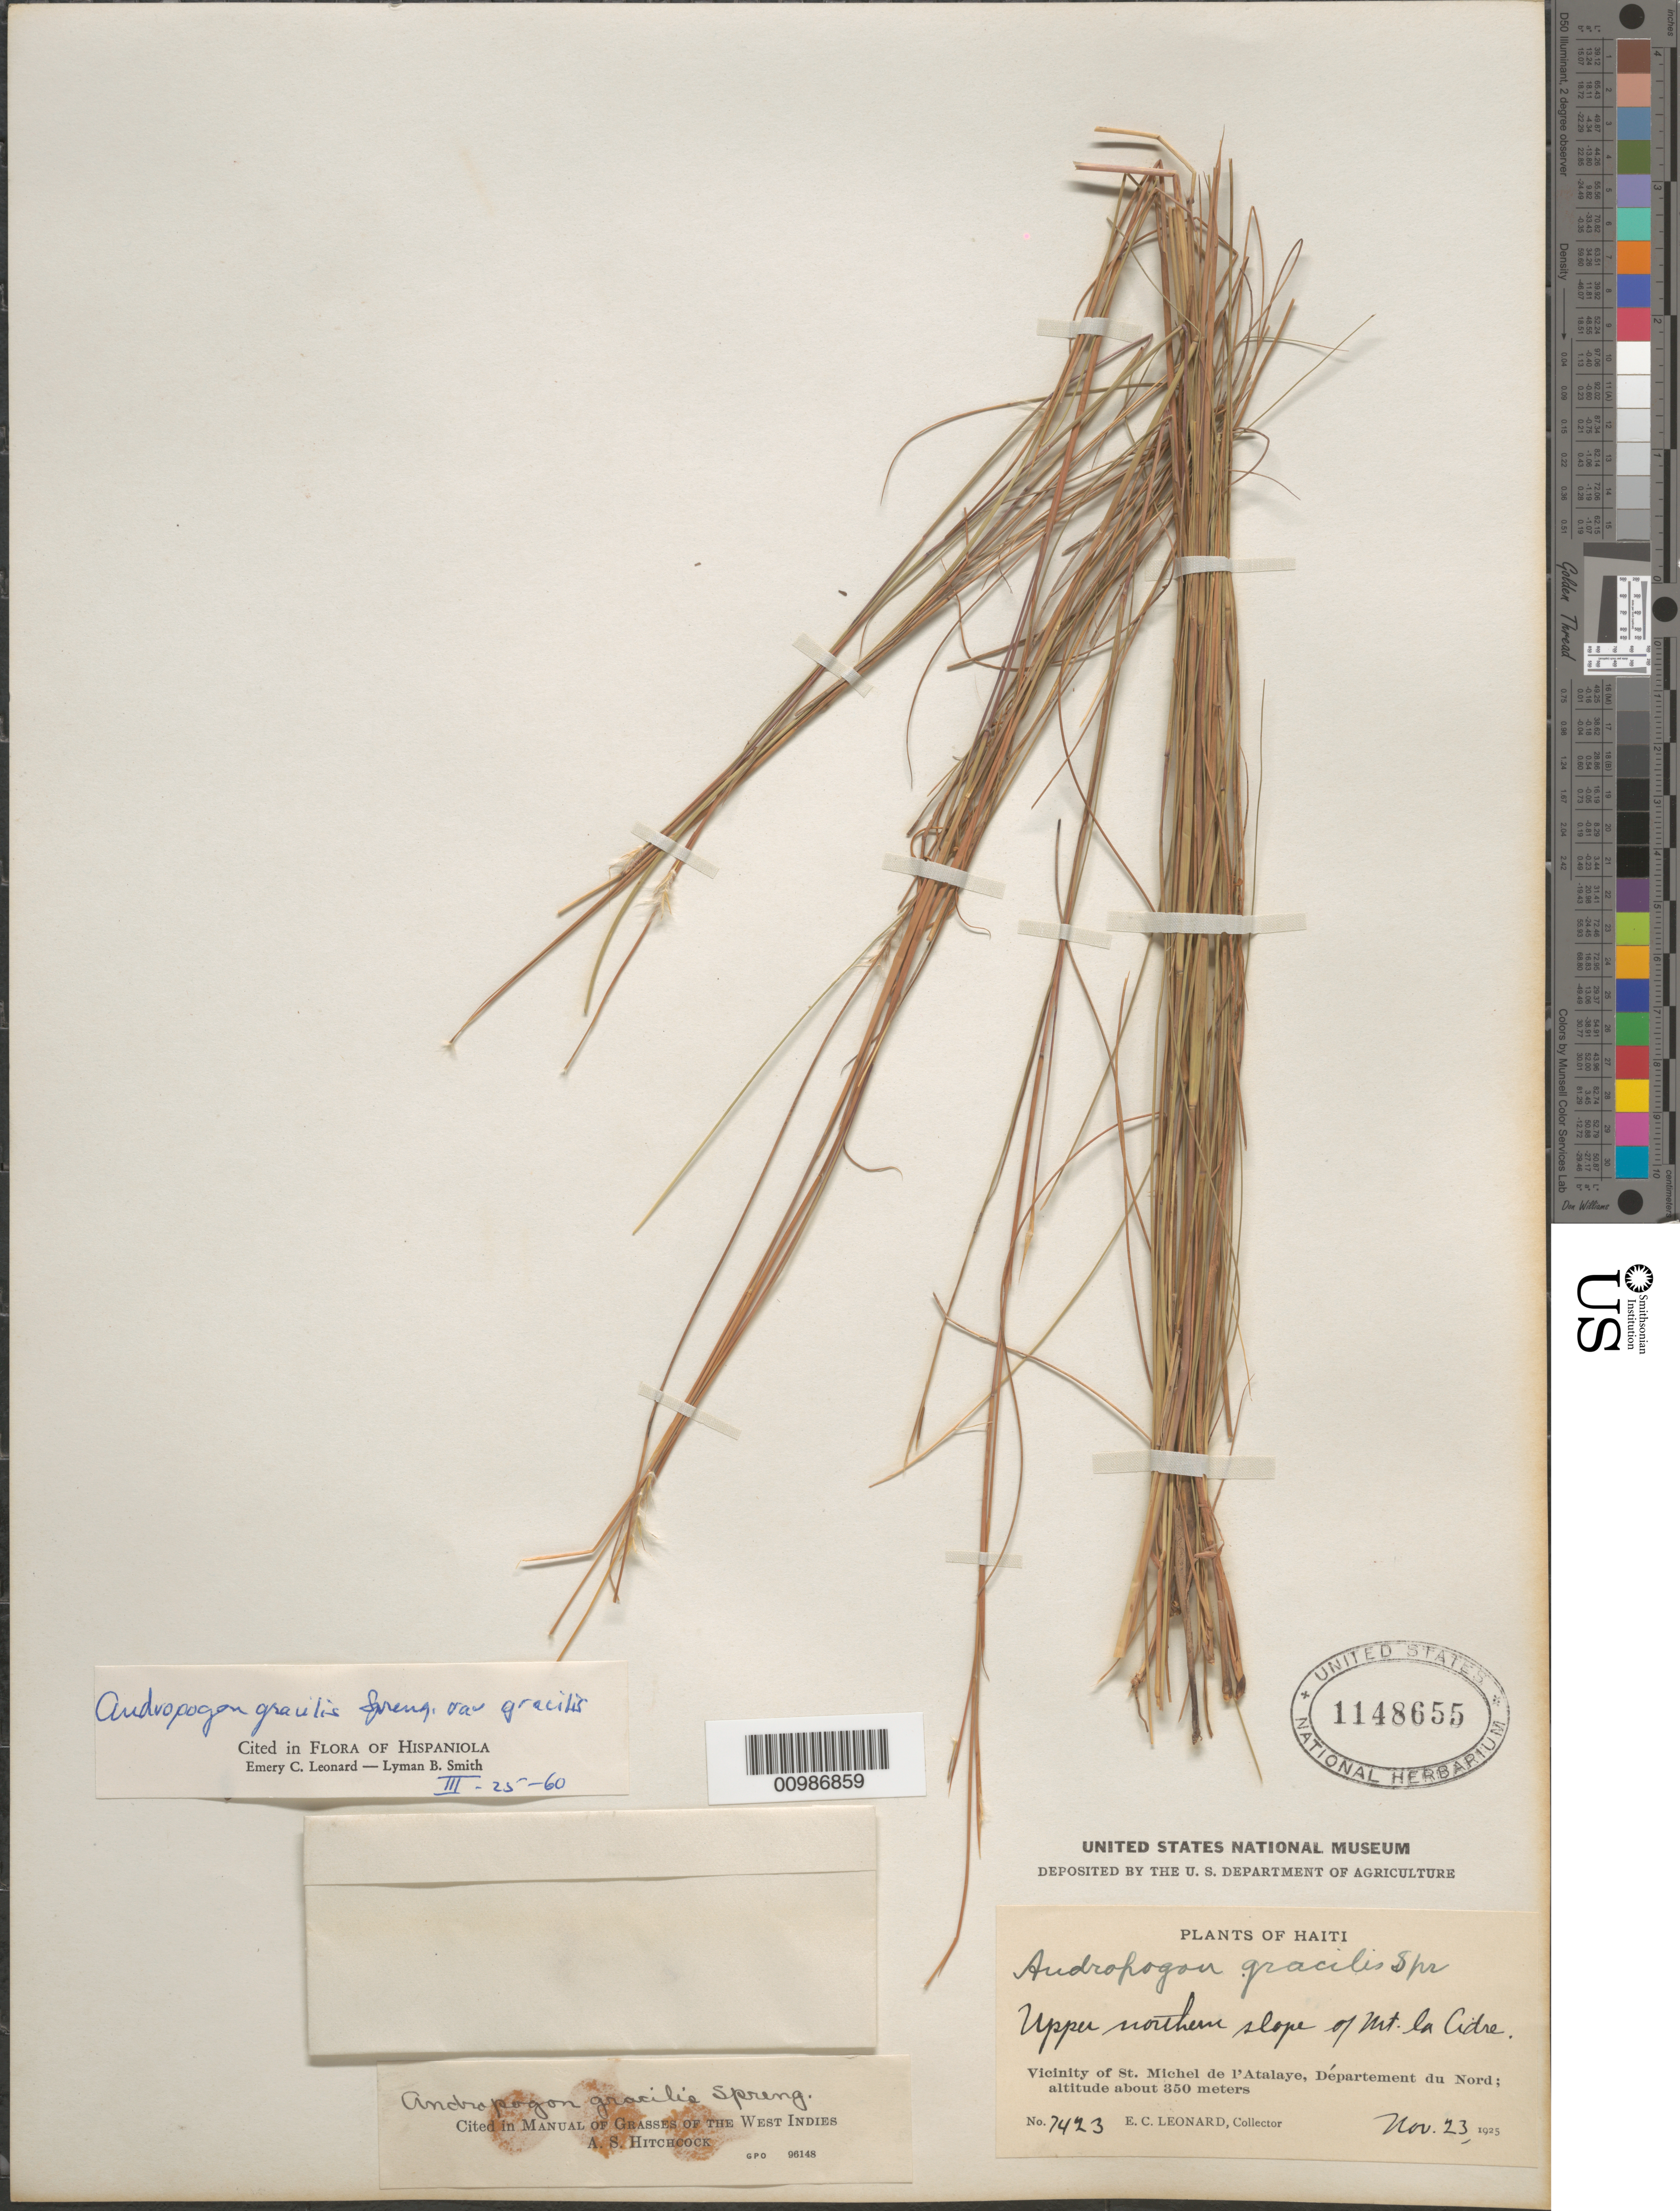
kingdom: Plantae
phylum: Tracheophyta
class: Liliopsida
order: Poales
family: Poaceae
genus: Andropogon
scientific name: Andropogon gracilis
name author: Spreng.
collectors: E. C. Leonard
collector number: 7423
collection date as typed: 23 Nov 1925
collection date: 1925-11-23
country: Haiti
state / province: Nord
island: Hispaniola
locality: Vicinity of St. Michel de l'Atalaye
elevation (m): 350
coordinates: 0 N, 0 E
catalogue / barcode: US 1148655